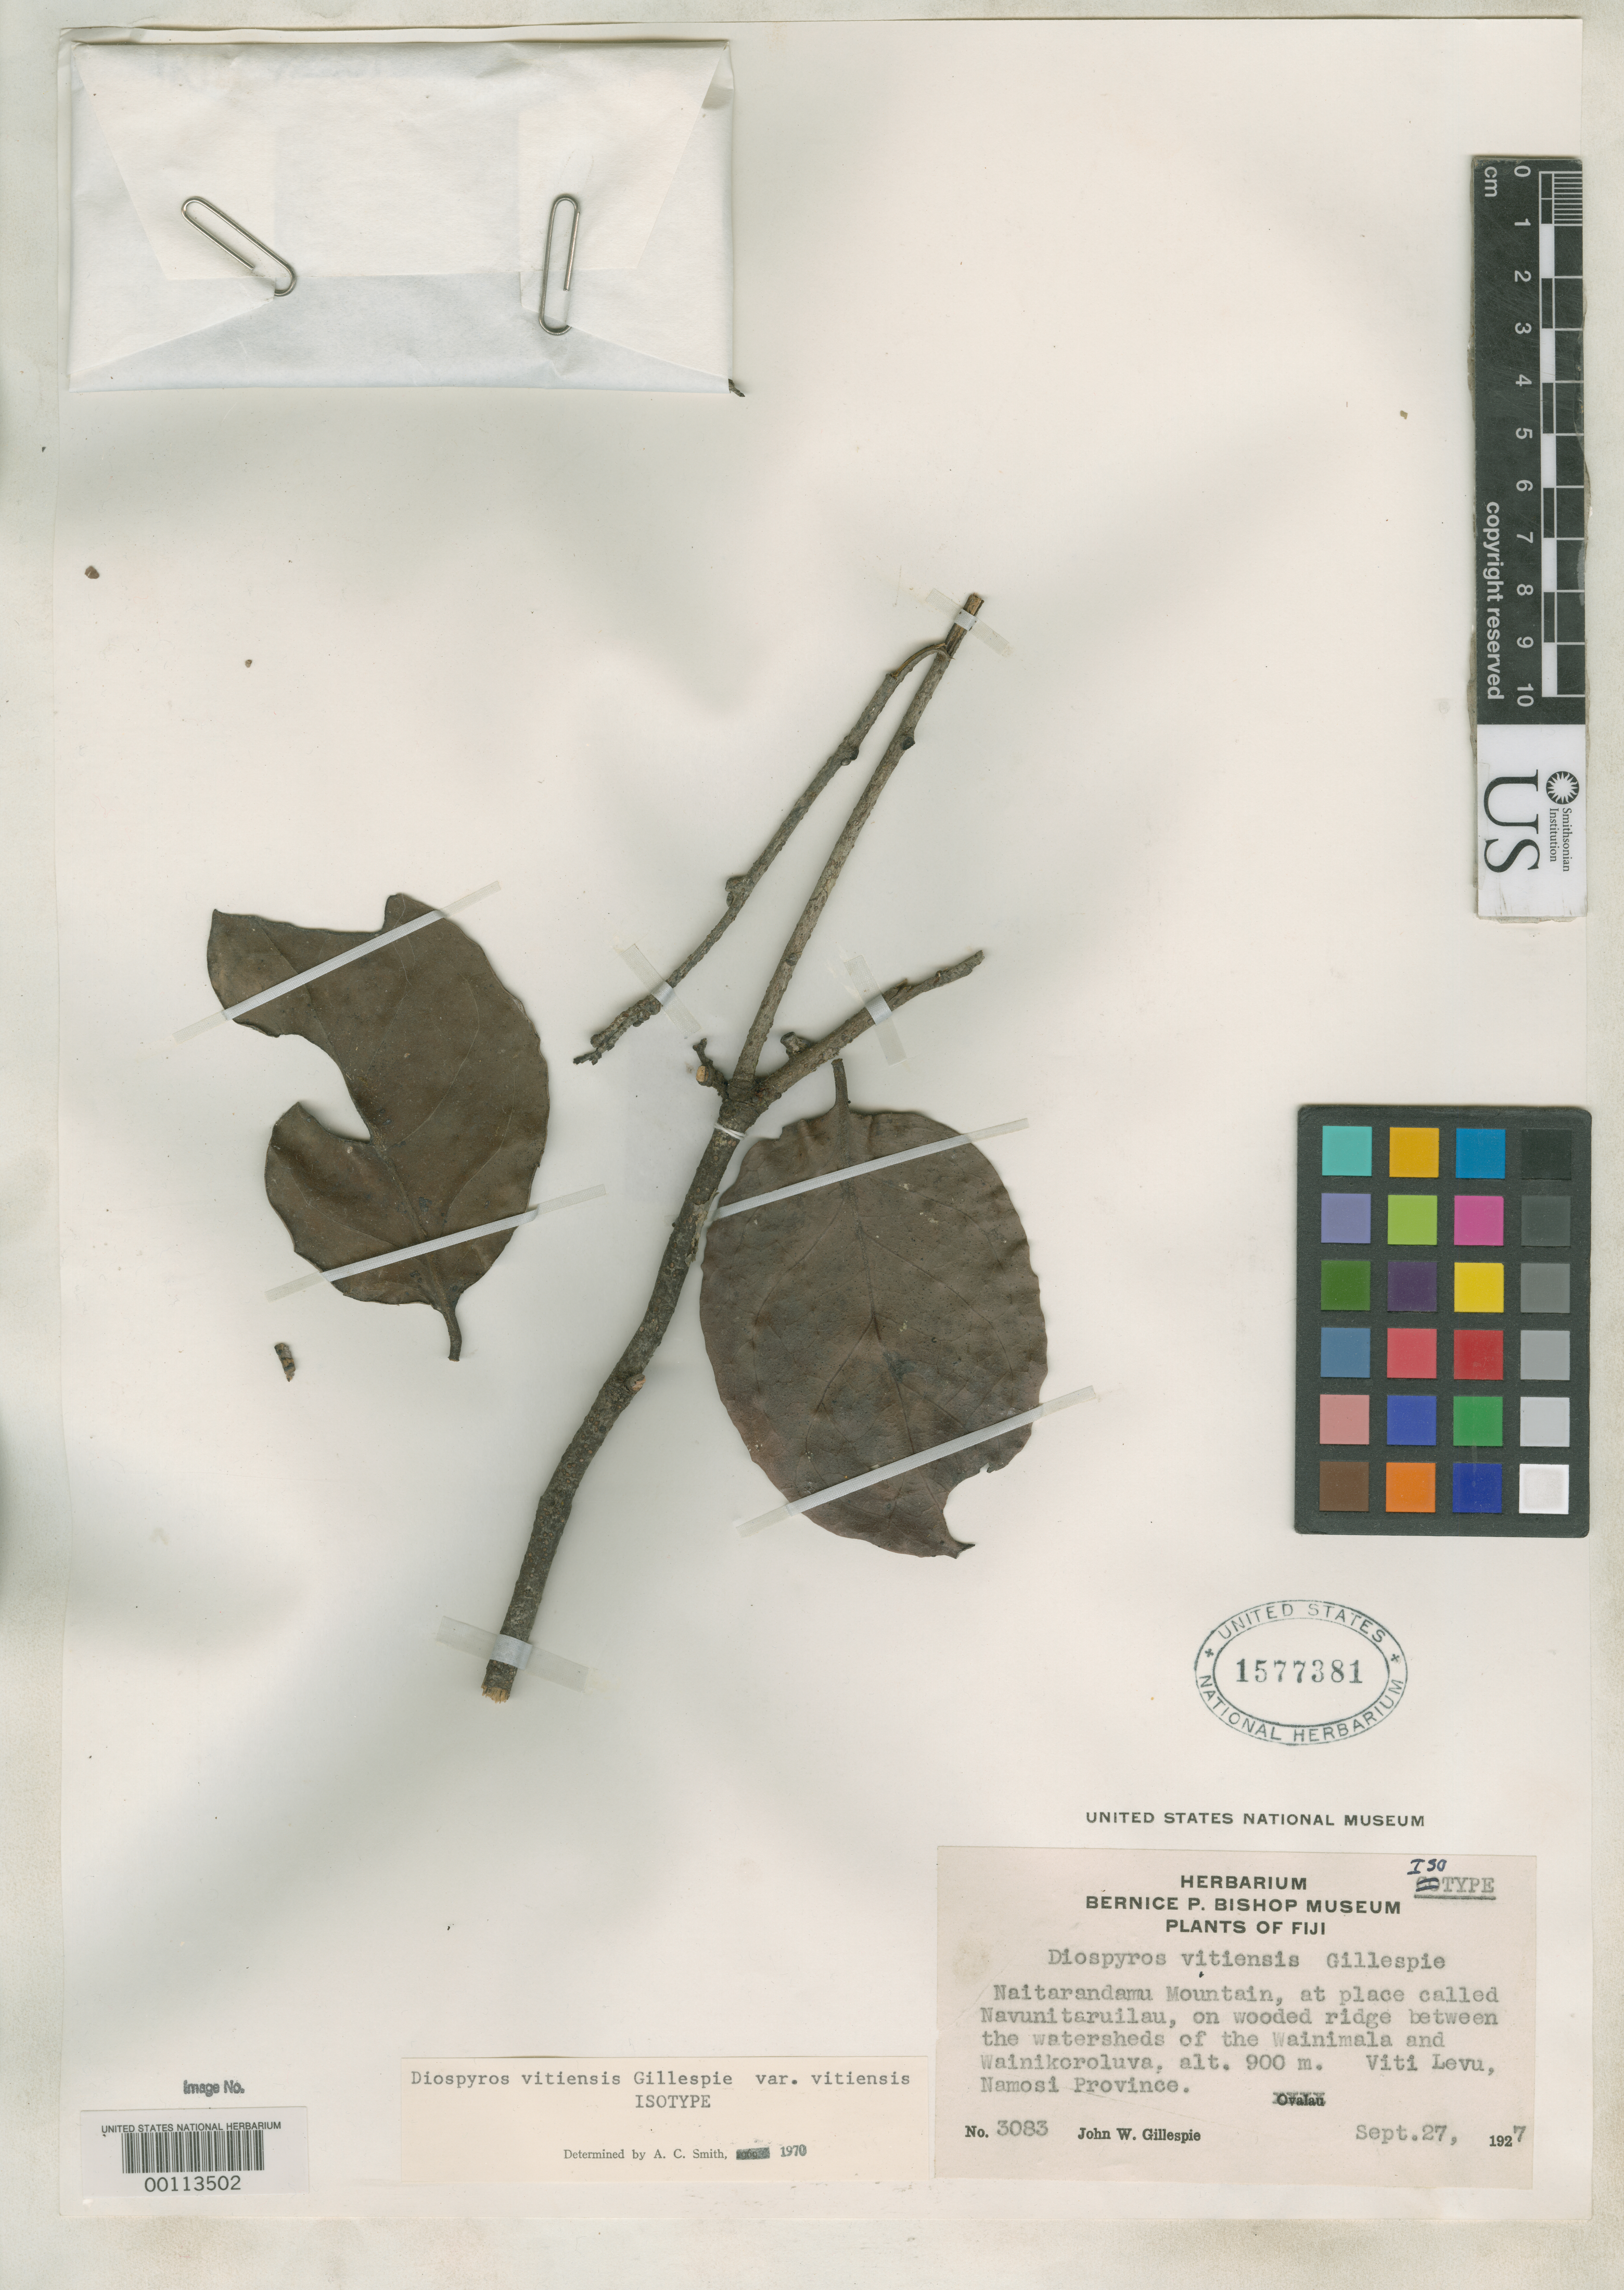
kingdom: Plantae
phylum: Tracheophyta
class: Magnoliopsida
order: Ericales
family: Ebenaceae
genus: Diospyros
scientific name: Diospyros vitiensis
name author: Gillespie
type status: Isotype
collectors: J. W. Gillespie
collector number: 3083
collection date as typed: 27 Sep 1927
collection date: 1927-09-27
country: Fiji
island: Viti Levu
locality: Naitarandamu Mt. Namosi. [Viti Levu Group]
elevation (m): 900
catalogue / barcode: US 1577381